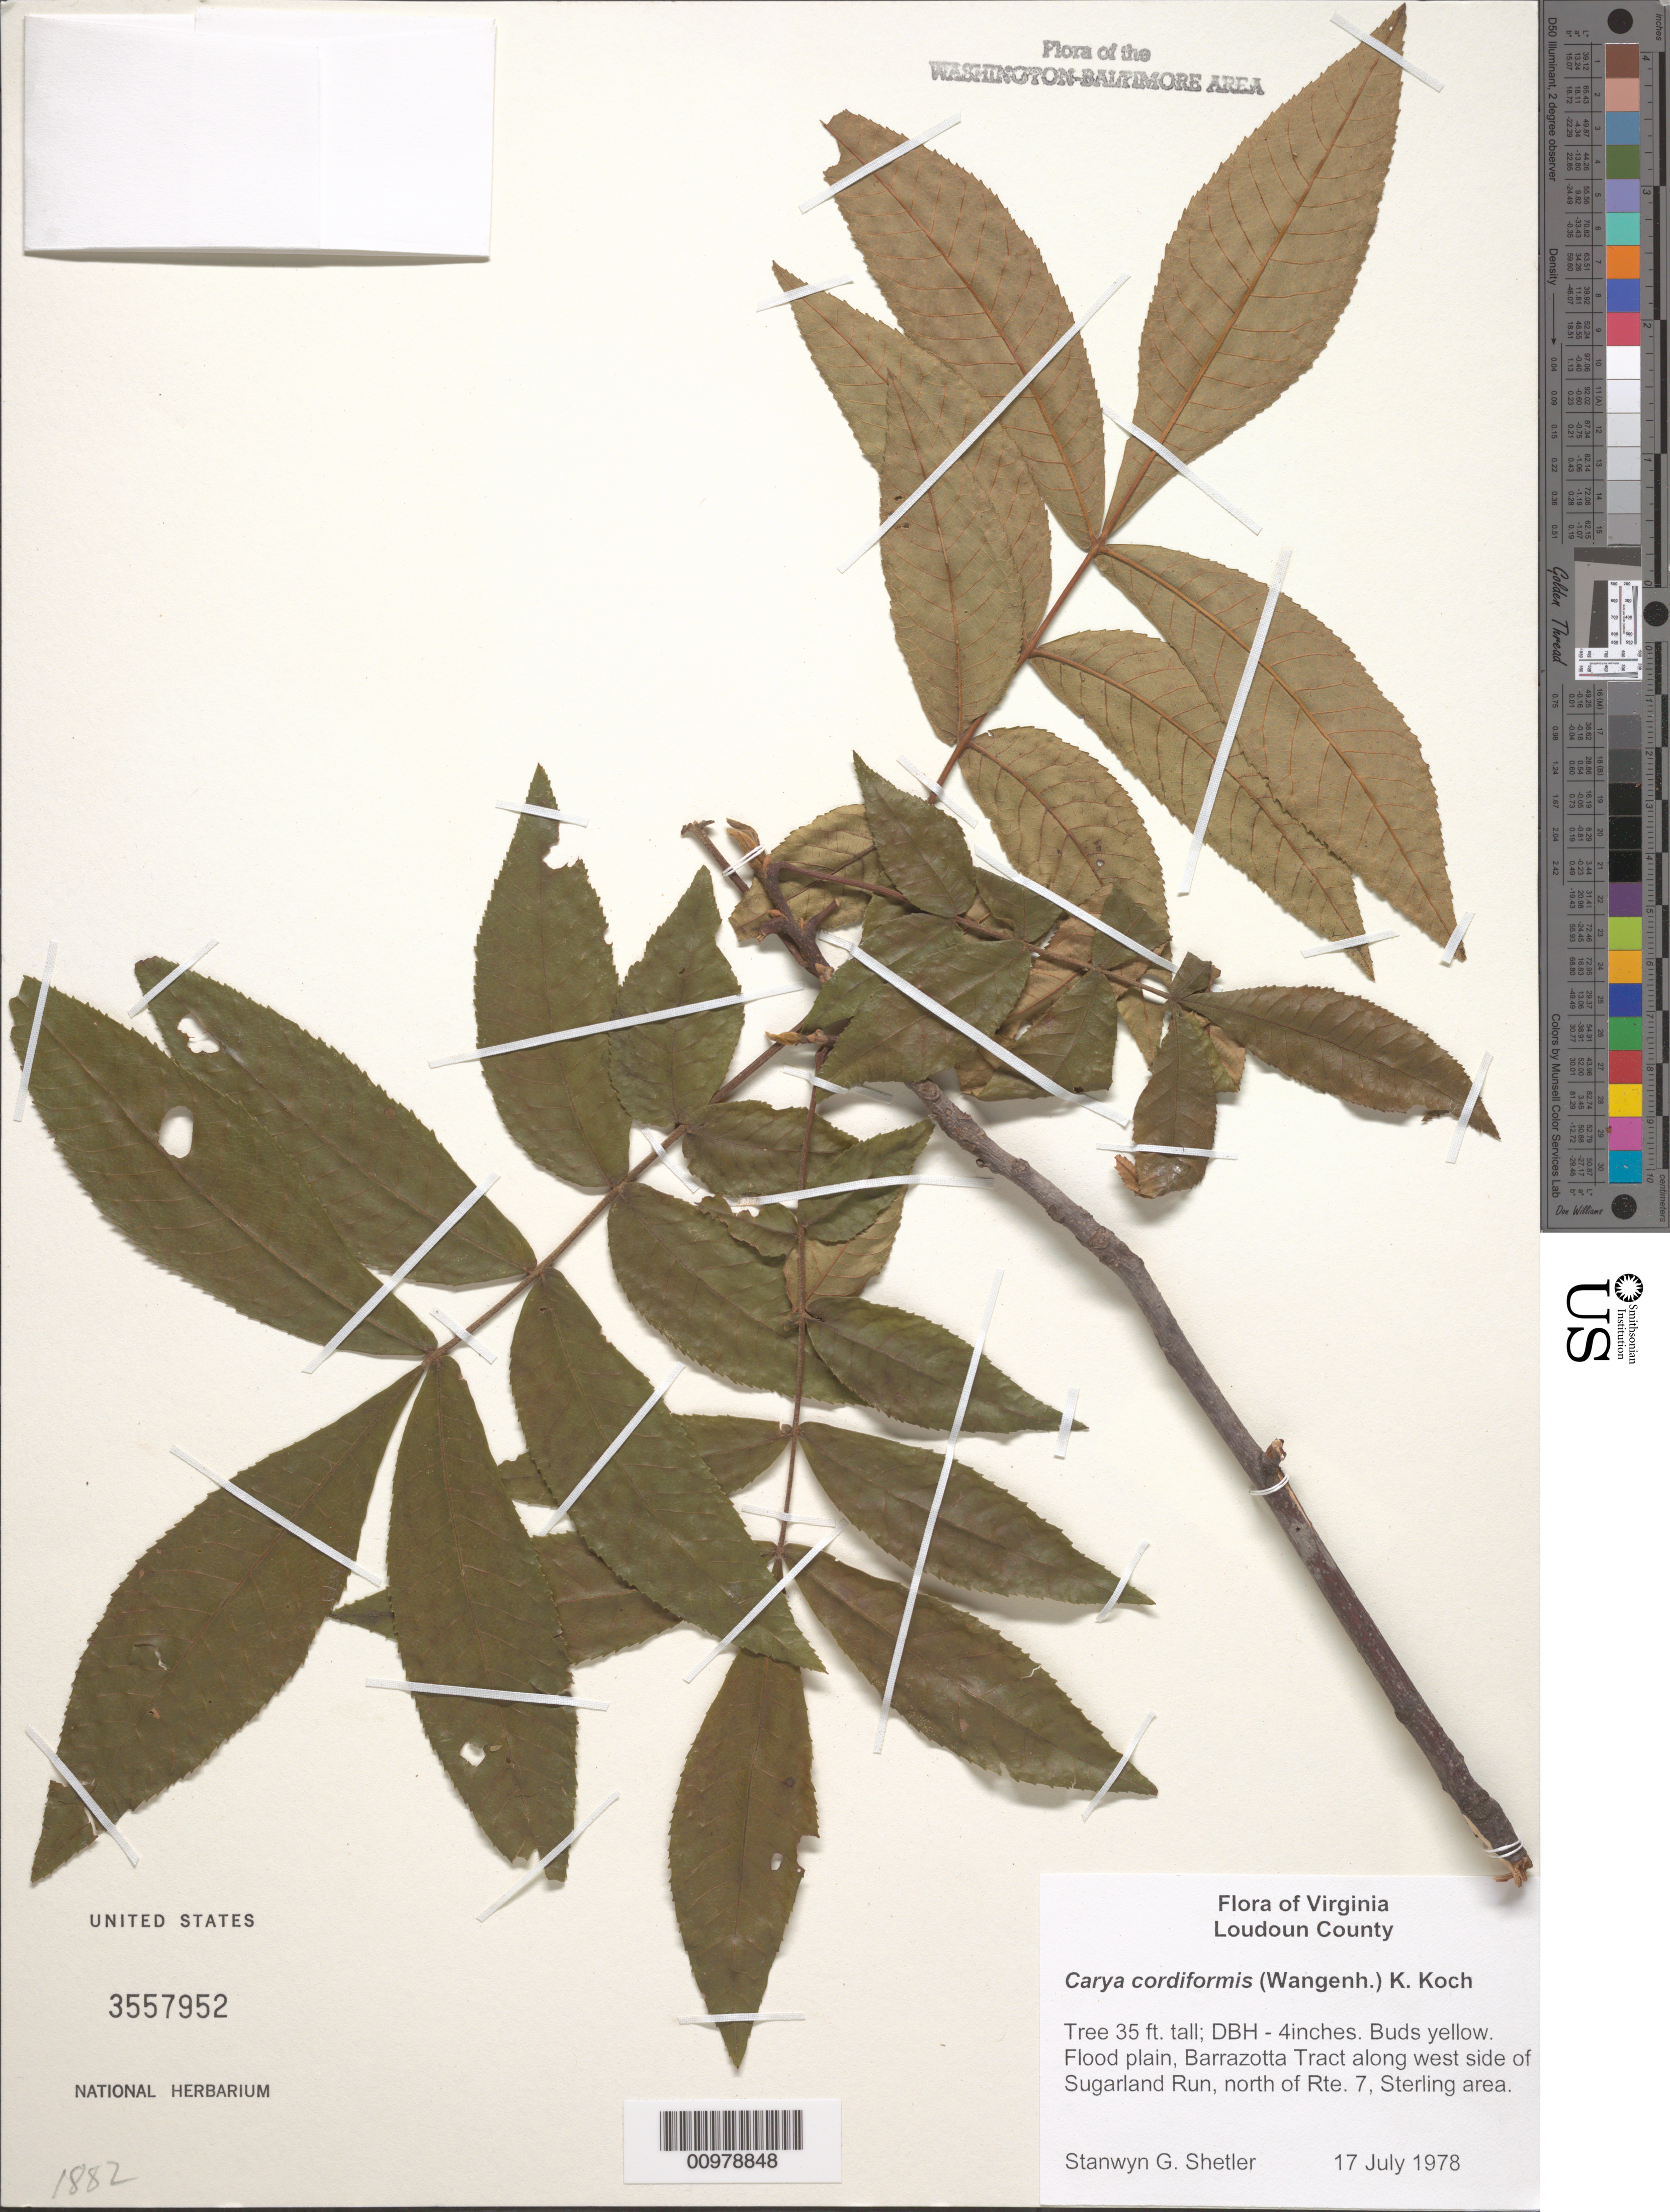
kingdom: Plantae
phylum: Tracheophyta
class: Magnoliopsida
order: Fagales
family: Juglandaceae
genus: Carya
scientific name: Carya cordiformis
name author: (Wangenh.) K. Koch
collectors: S. Shetler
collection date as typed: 17 July 1978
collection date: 1978-07-17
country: United States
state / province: Virginia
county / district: Loudoun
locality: Barrazotta Tract along west side of Sugarland Run, north of Rte. 7, Sterling area.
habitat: Flood plain.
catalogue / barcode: US 3557952